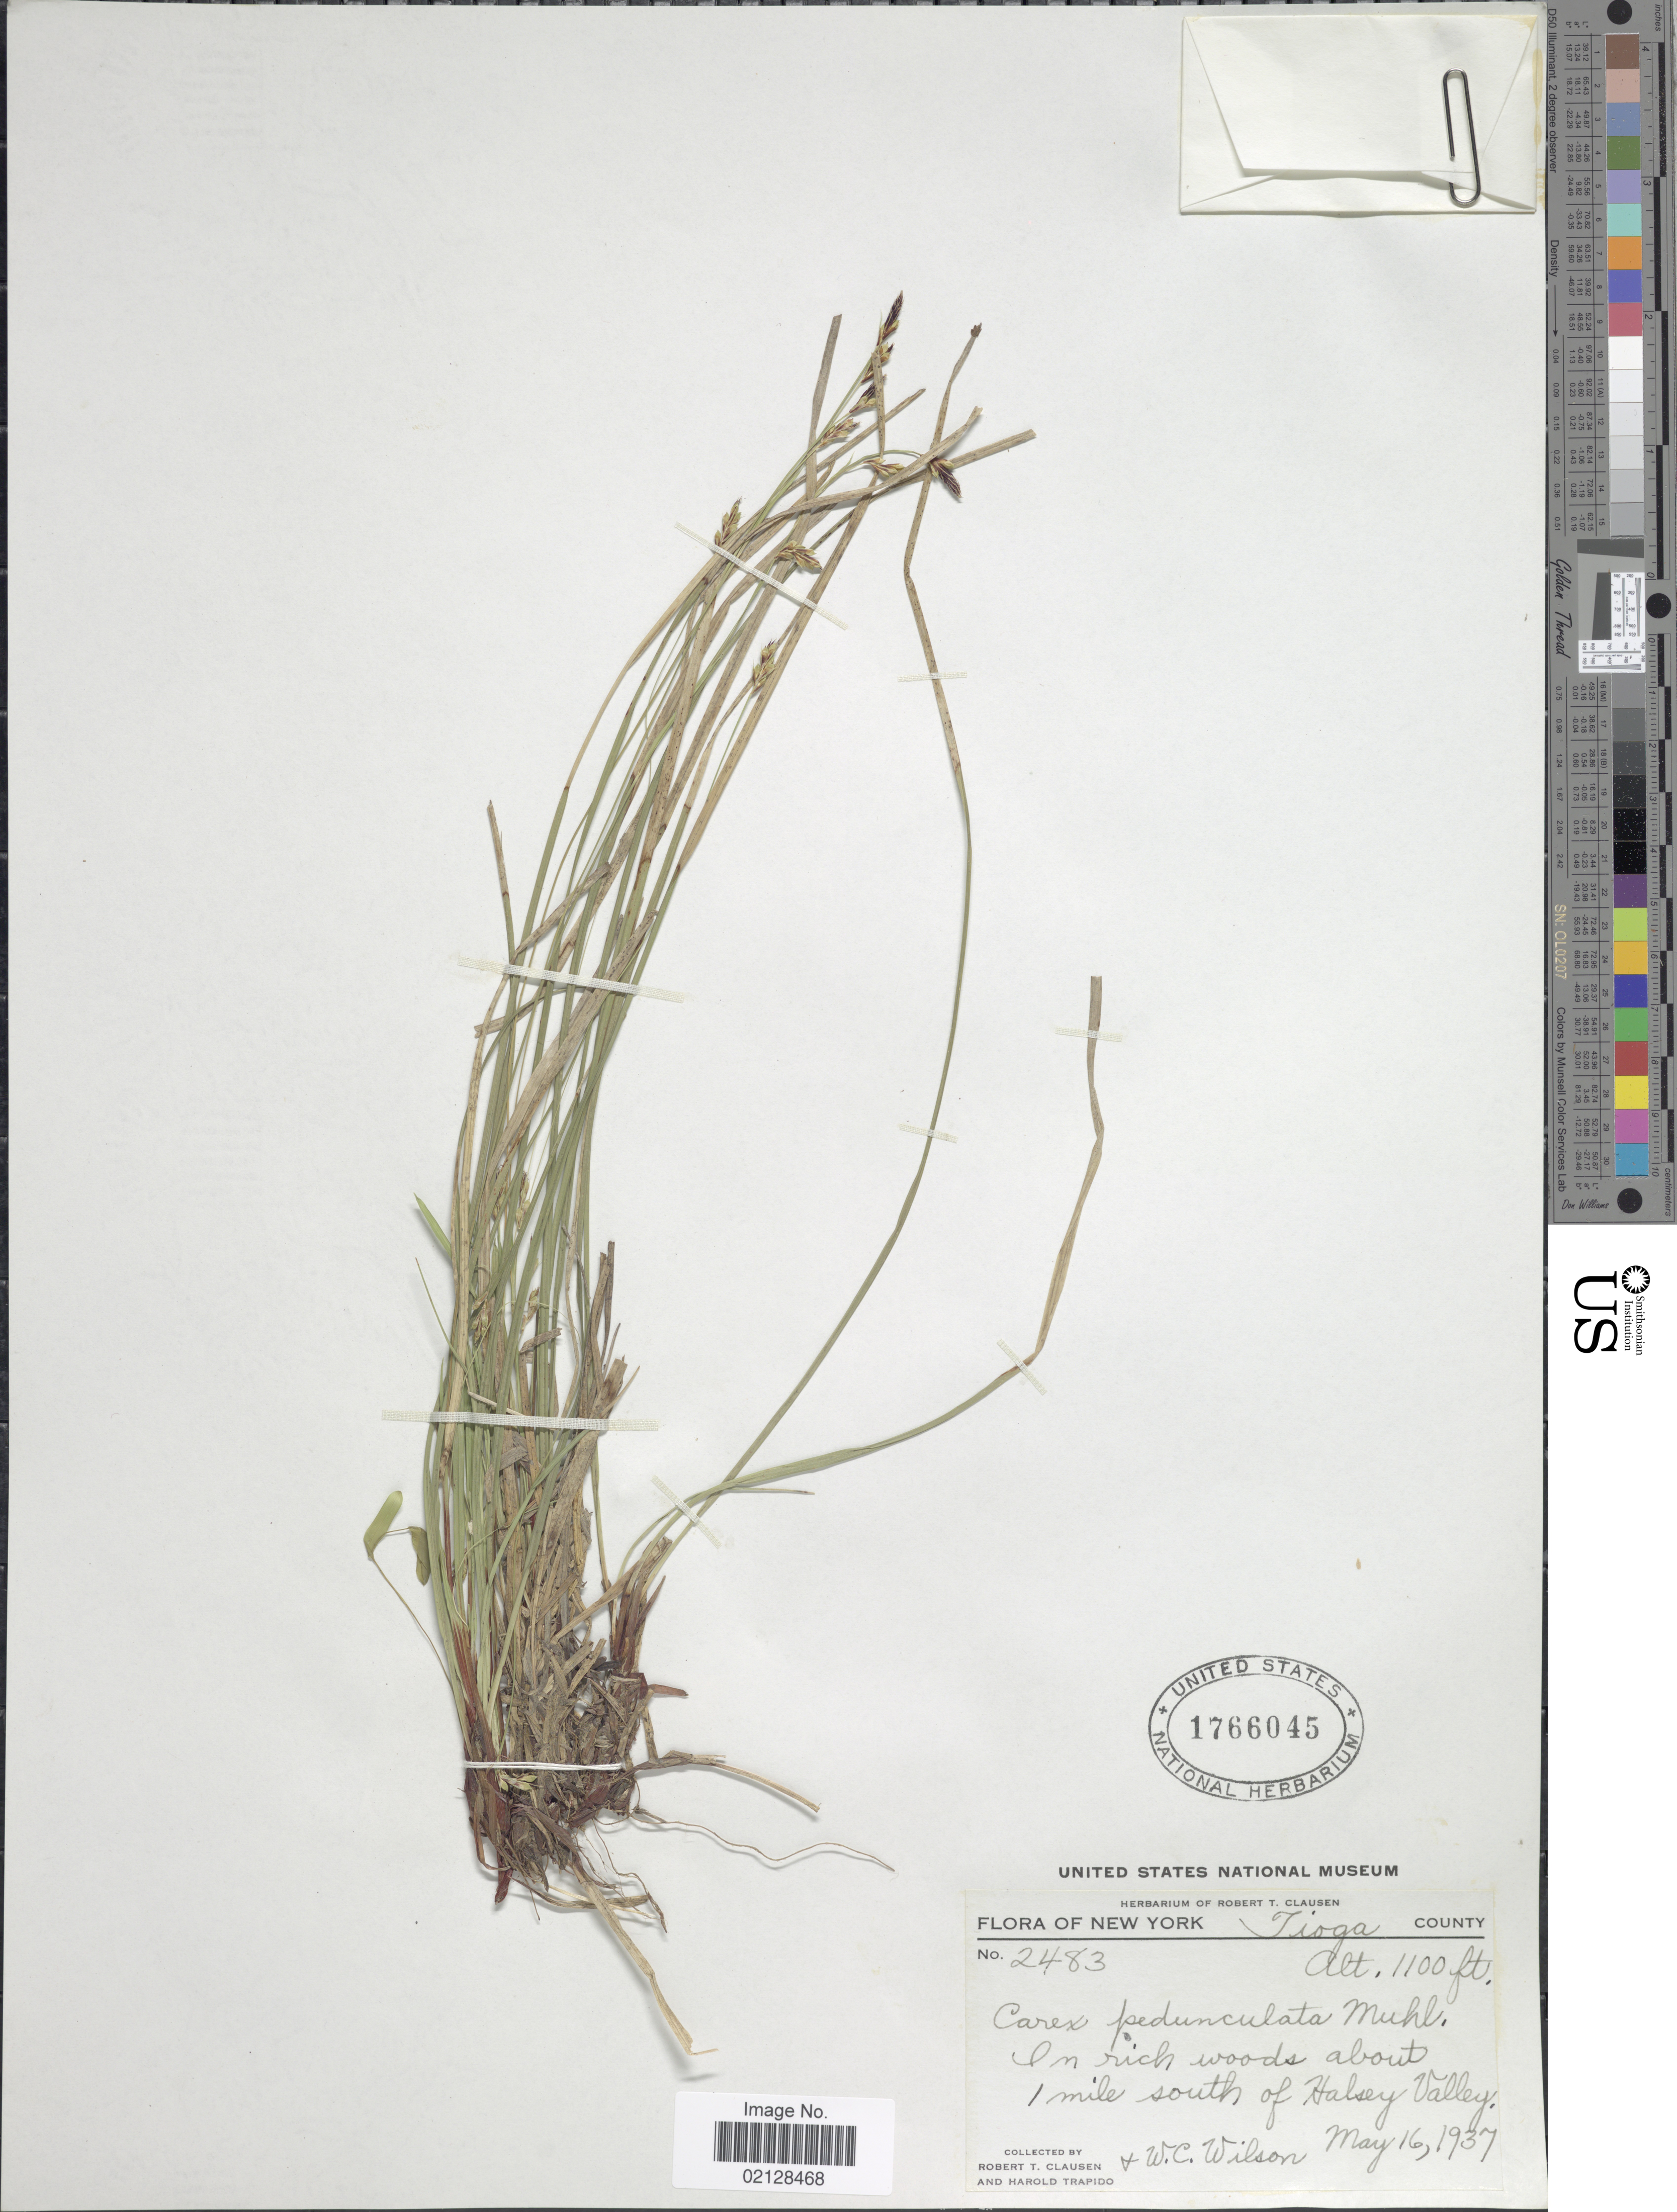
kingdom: Plantae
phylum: Tracheophyta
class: Liliopsida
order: Poales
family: Cyperaceae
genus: Carex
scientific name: Carex pedunculata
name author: Muhl. ex Willd.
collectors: R. T. Clausen, H. Trapido & W. Wilson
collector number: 2483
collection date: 1937-05-16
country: United States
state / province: New York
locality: Tioga County, 1 mile south of Halsey Valley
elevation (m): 335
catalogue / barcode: US 1766045